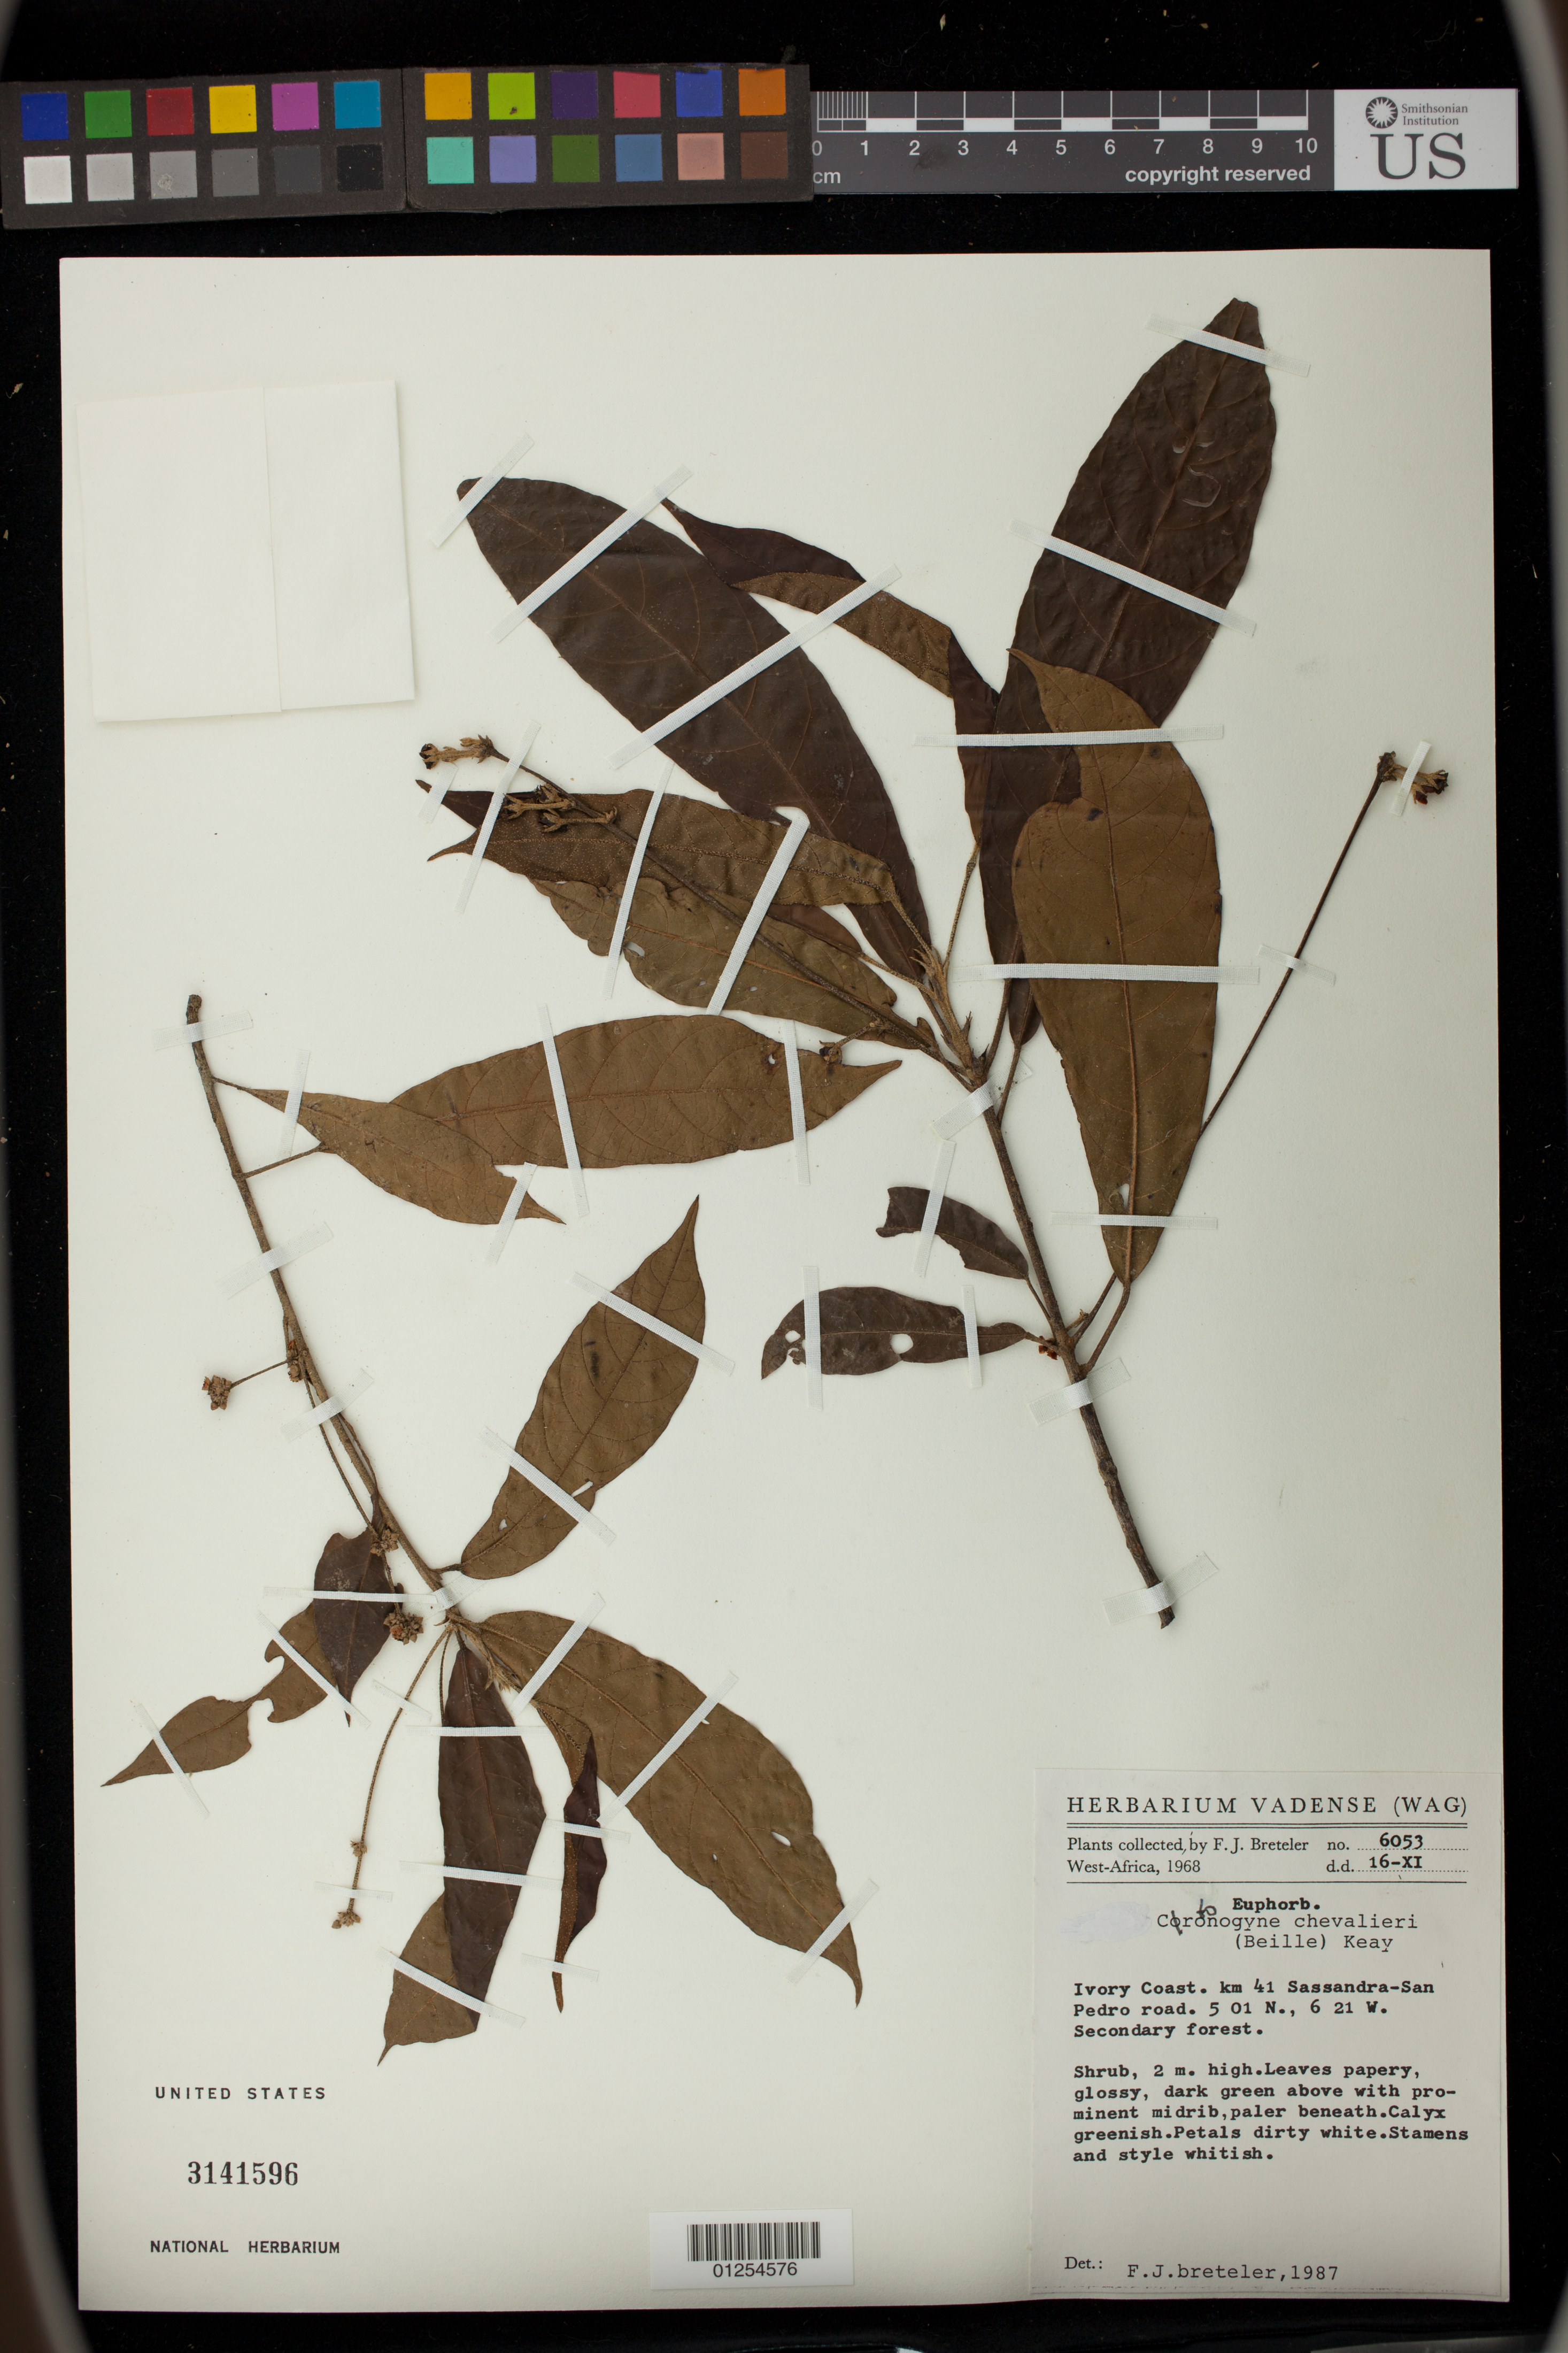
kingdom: Plantae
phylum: Tracheophyta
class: Magnoliopsida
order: Malpighiales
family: Euphorbiaceae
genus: Crotonogyne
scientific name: Crotonogyne chevalieri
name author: (Beille) Keay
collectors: F. J. Breteler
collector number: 6053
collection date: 1968-11-16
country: Ivory Coast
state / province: Bas-Sassandra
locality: km 41 Sassandra-San Pedro road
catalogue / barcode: US 3141596